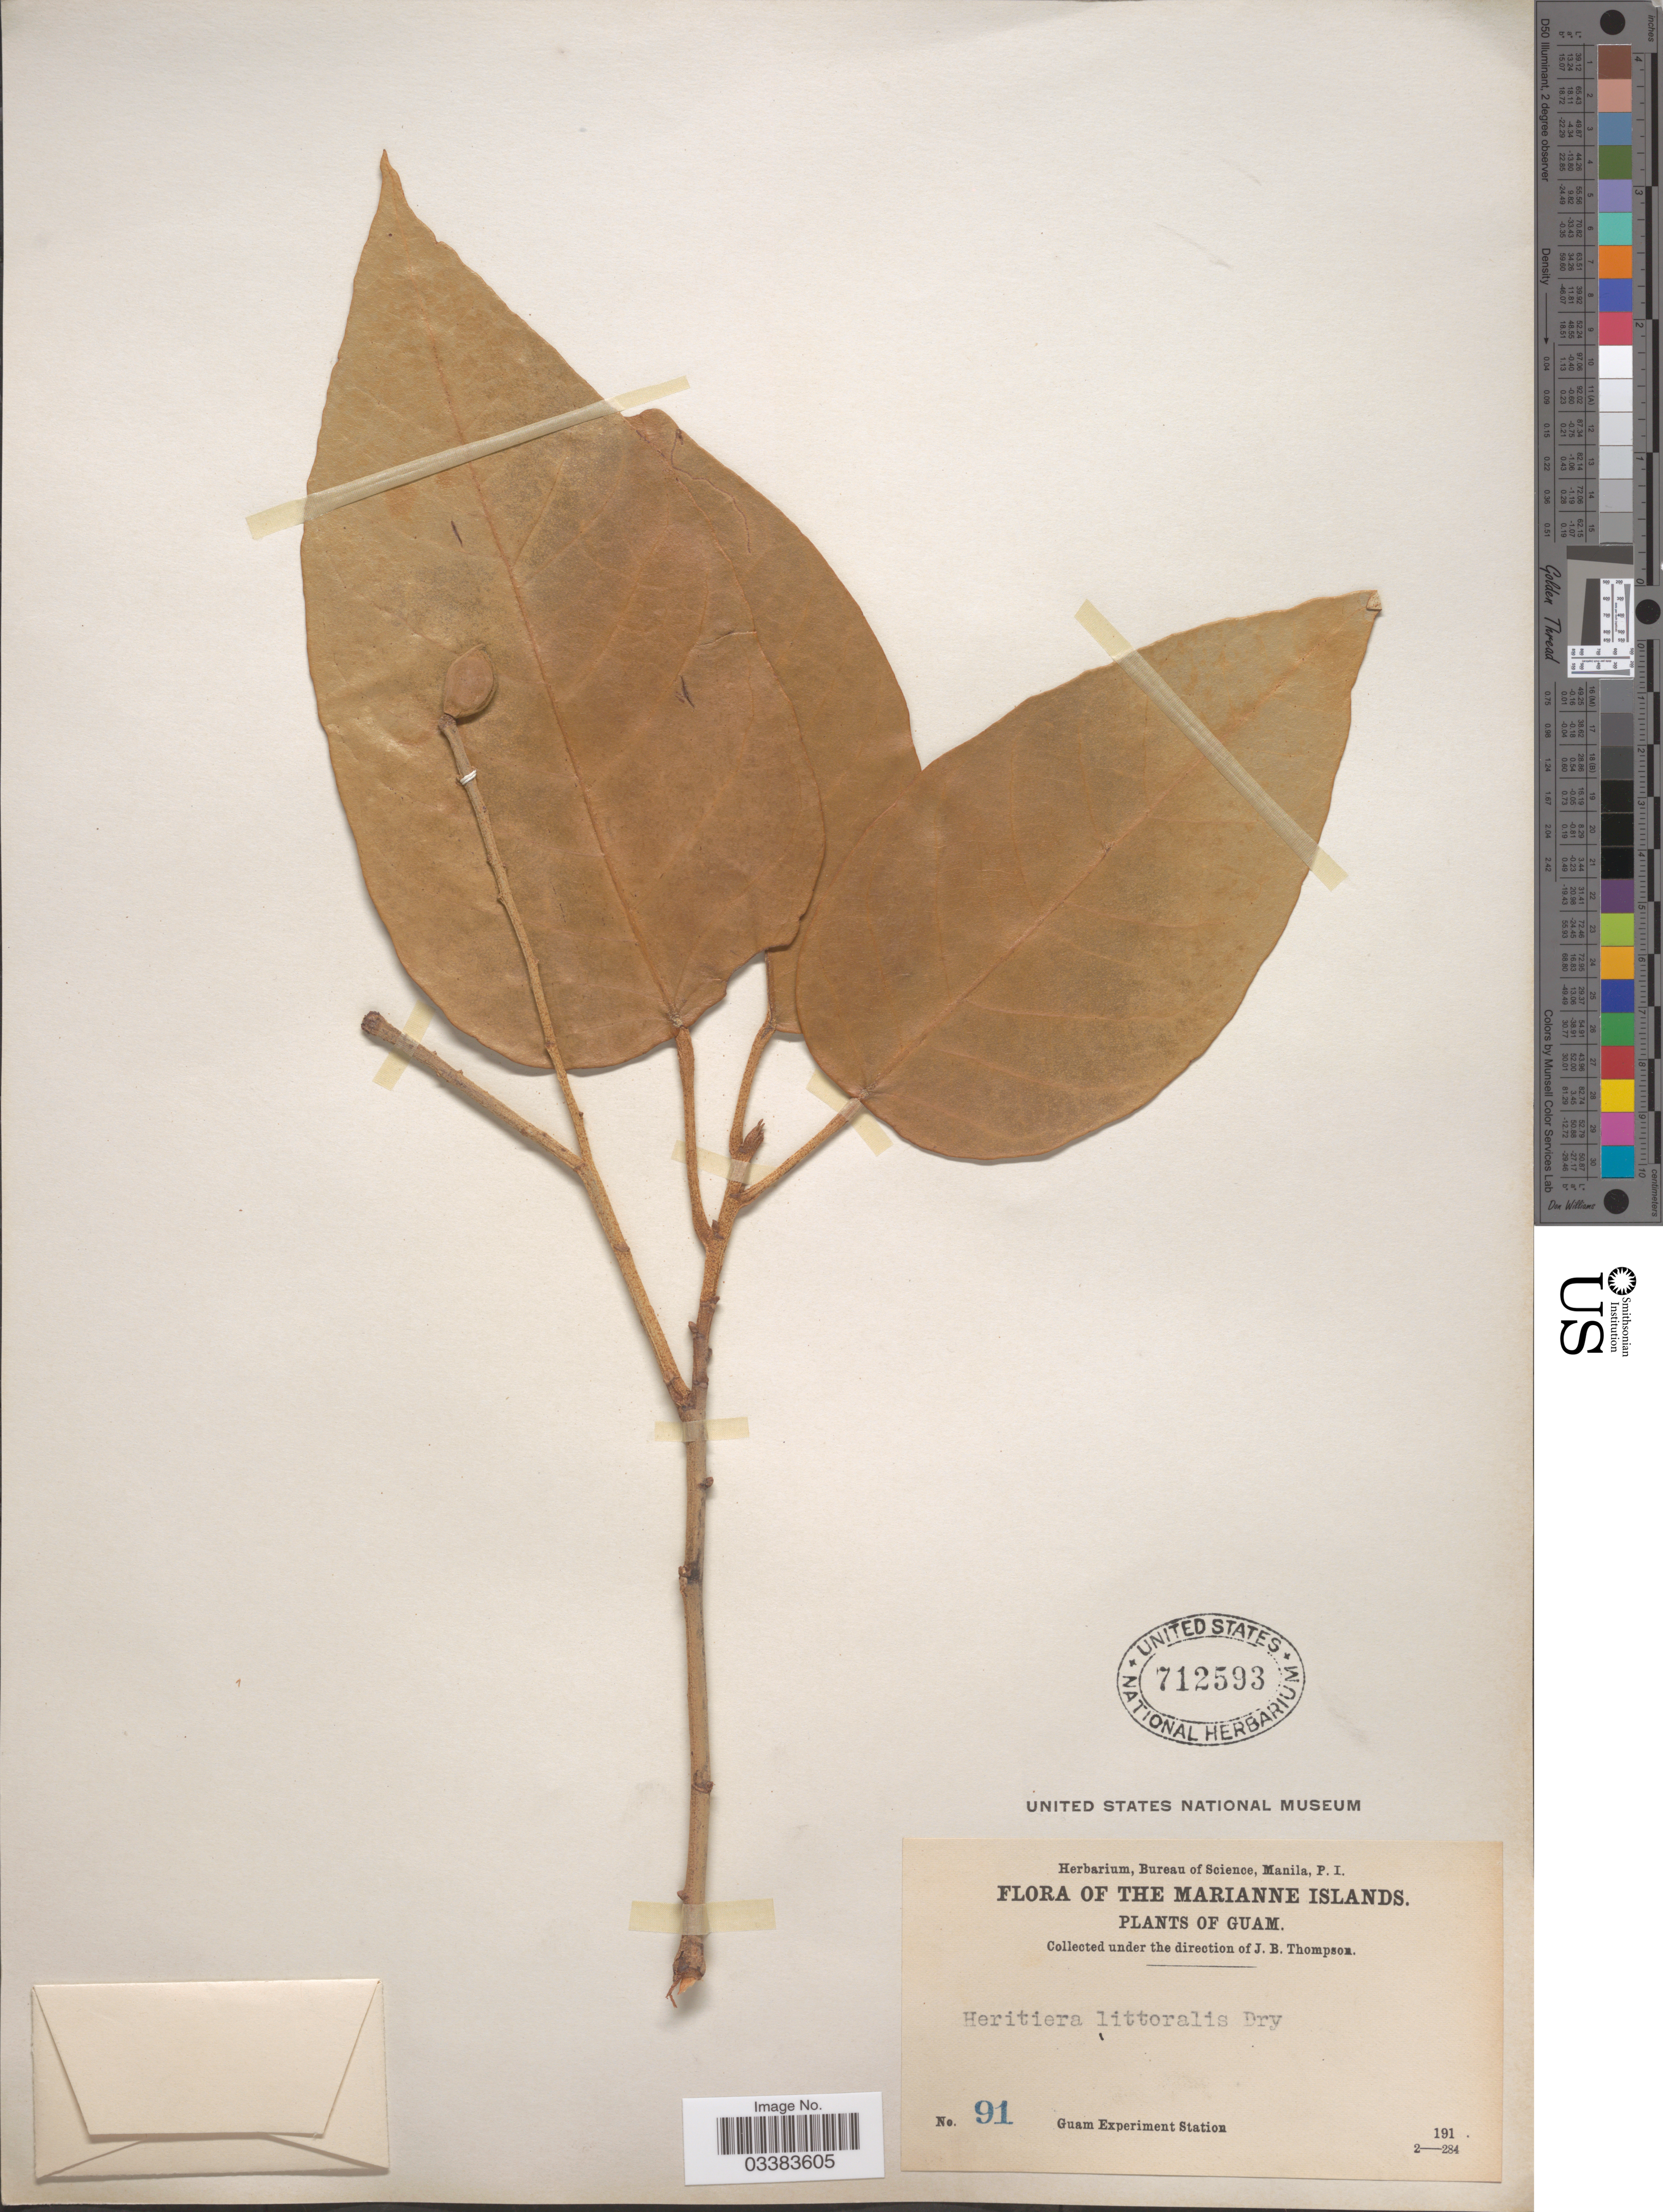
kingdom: Plantae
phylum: Tracheophyta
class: Magnoliopsida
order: Malvales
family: Malvaceae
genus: Heritiera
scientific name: Heritiera littoralis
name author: Aiton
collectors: Guam Exp. Sta.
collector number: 91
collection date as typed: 191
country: Guam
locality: The Marianne Islands.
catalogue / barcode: US 712593